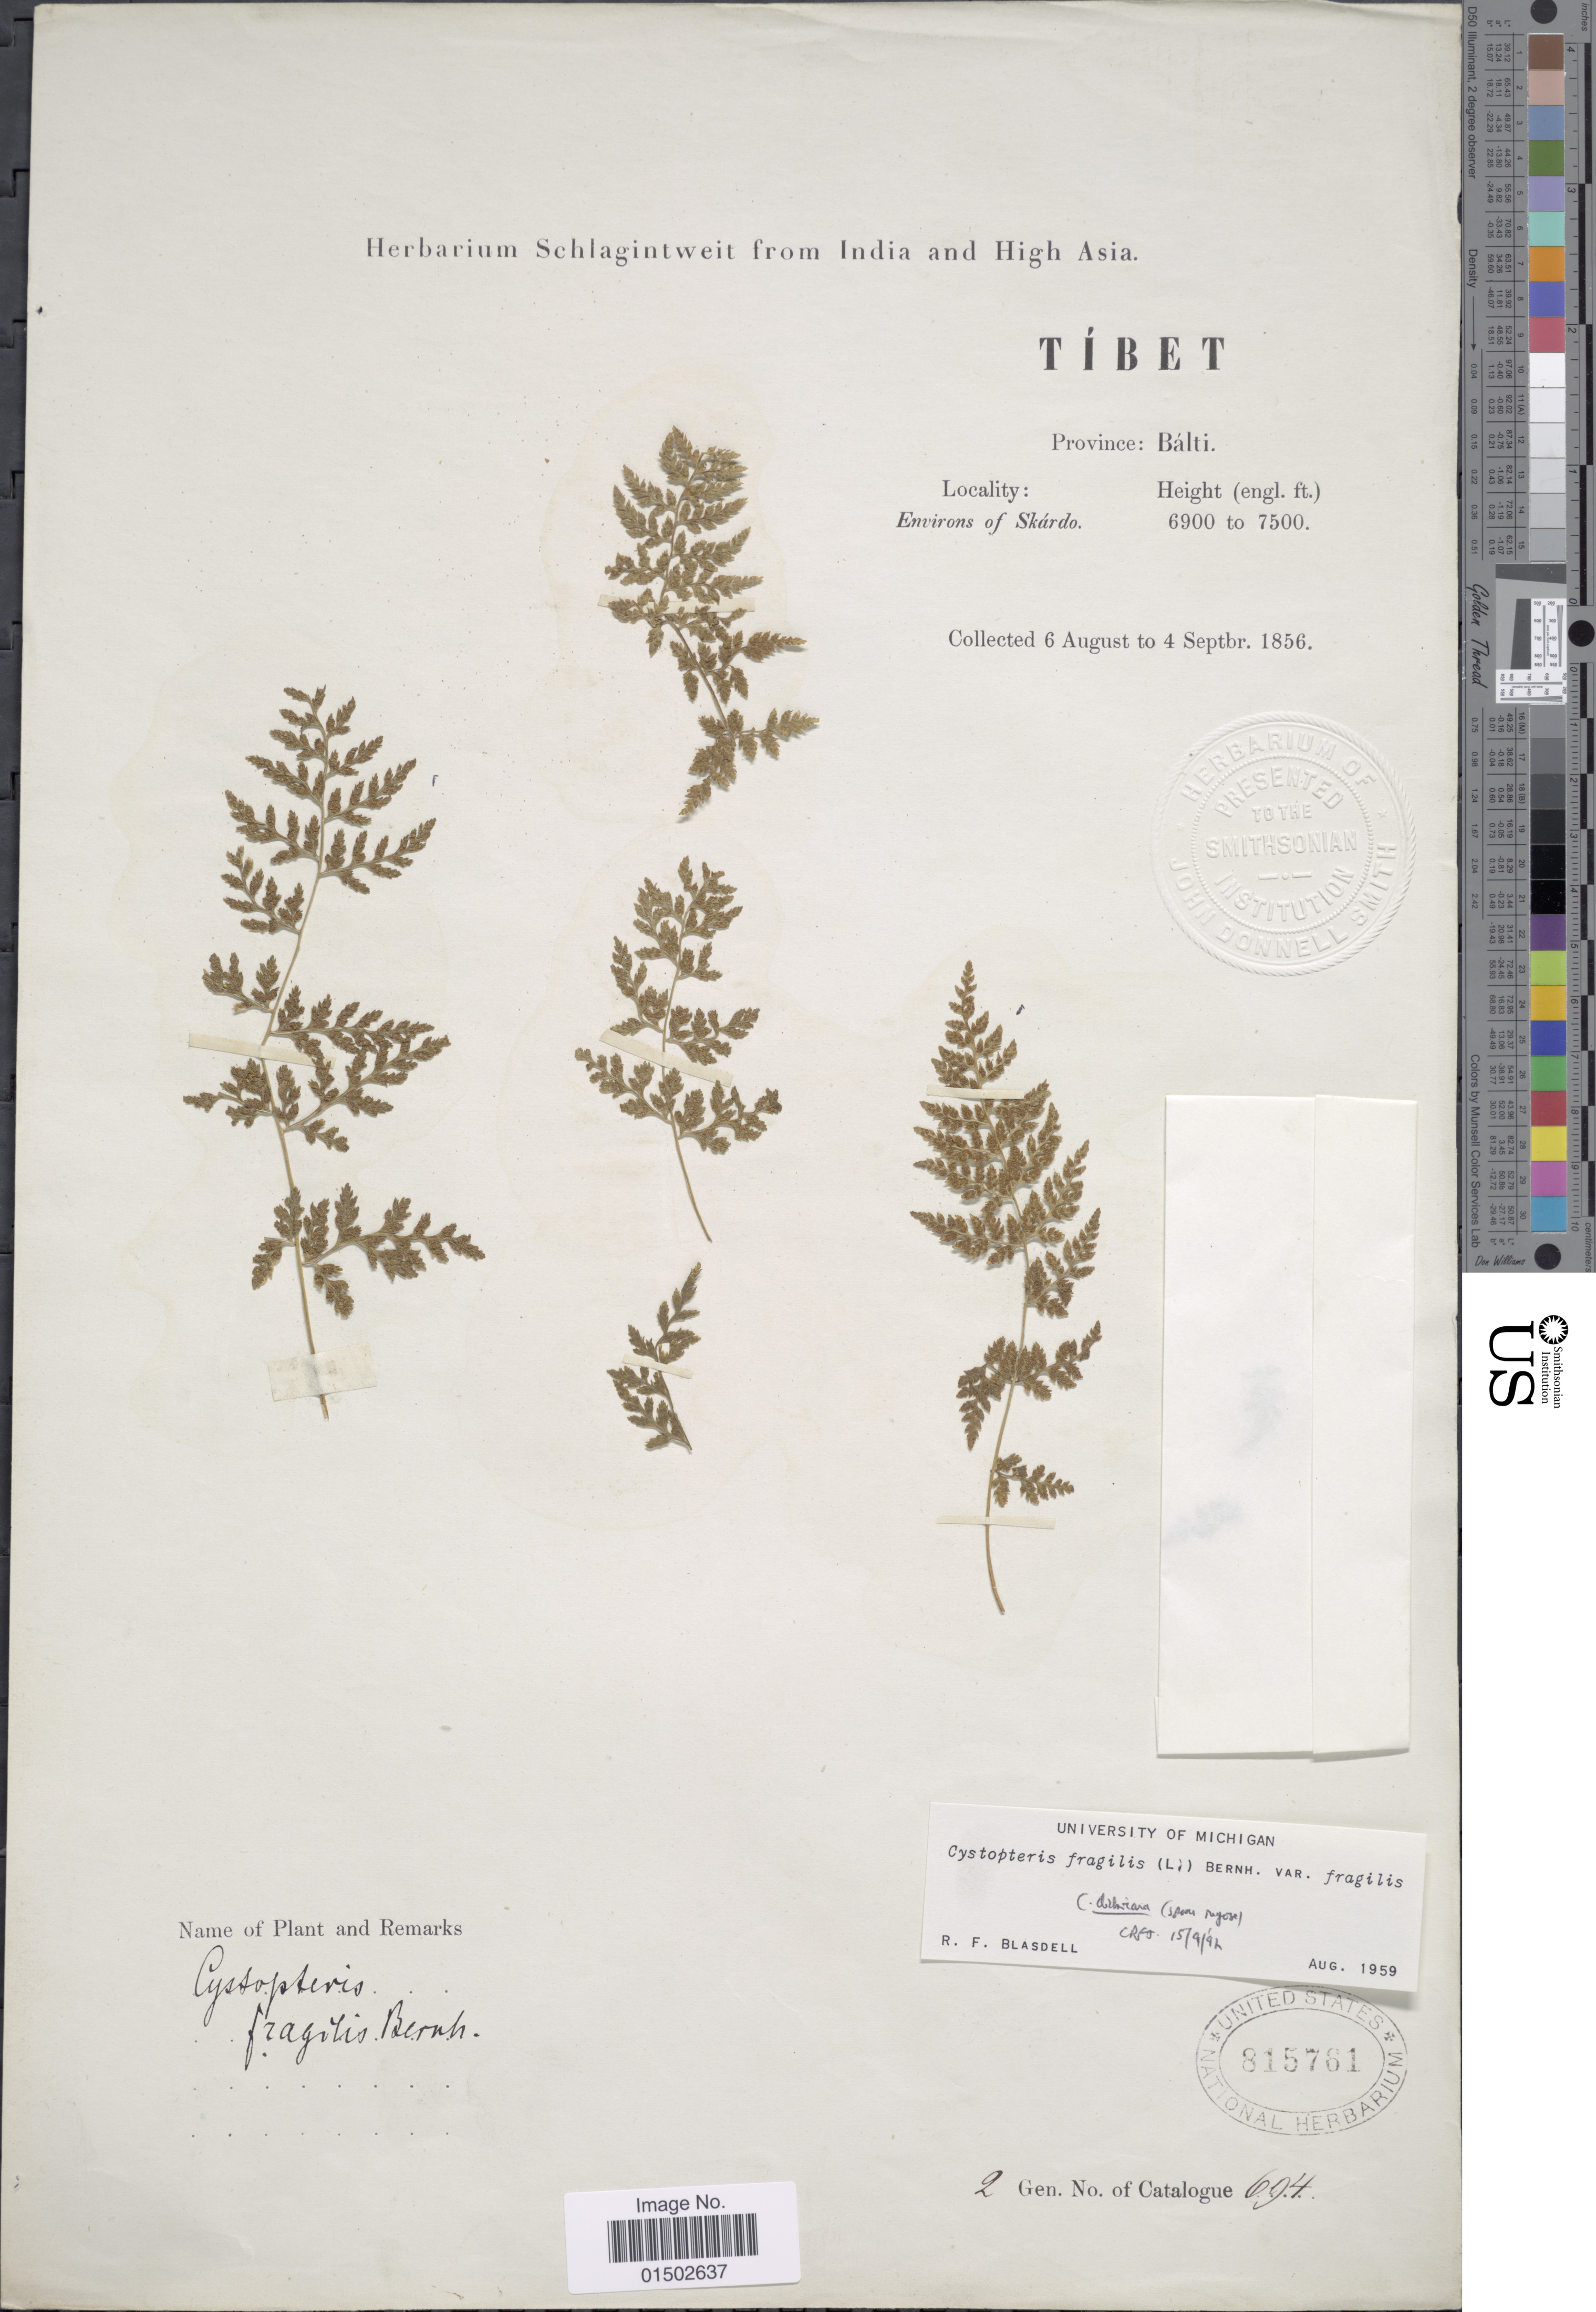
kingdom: Plantae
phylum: Tracheophyta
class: Polypodiopsida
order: Polypodiales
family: Cystopteridaceae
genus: Cystopteris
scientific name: Cystopteris fragilis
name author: (L.) Bernh.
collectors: ex herb. Schlagintweit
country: China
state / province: Xizang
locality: Tibet, Province: Balti, Environs of Skardo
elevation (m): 2103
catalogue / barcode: US 815761